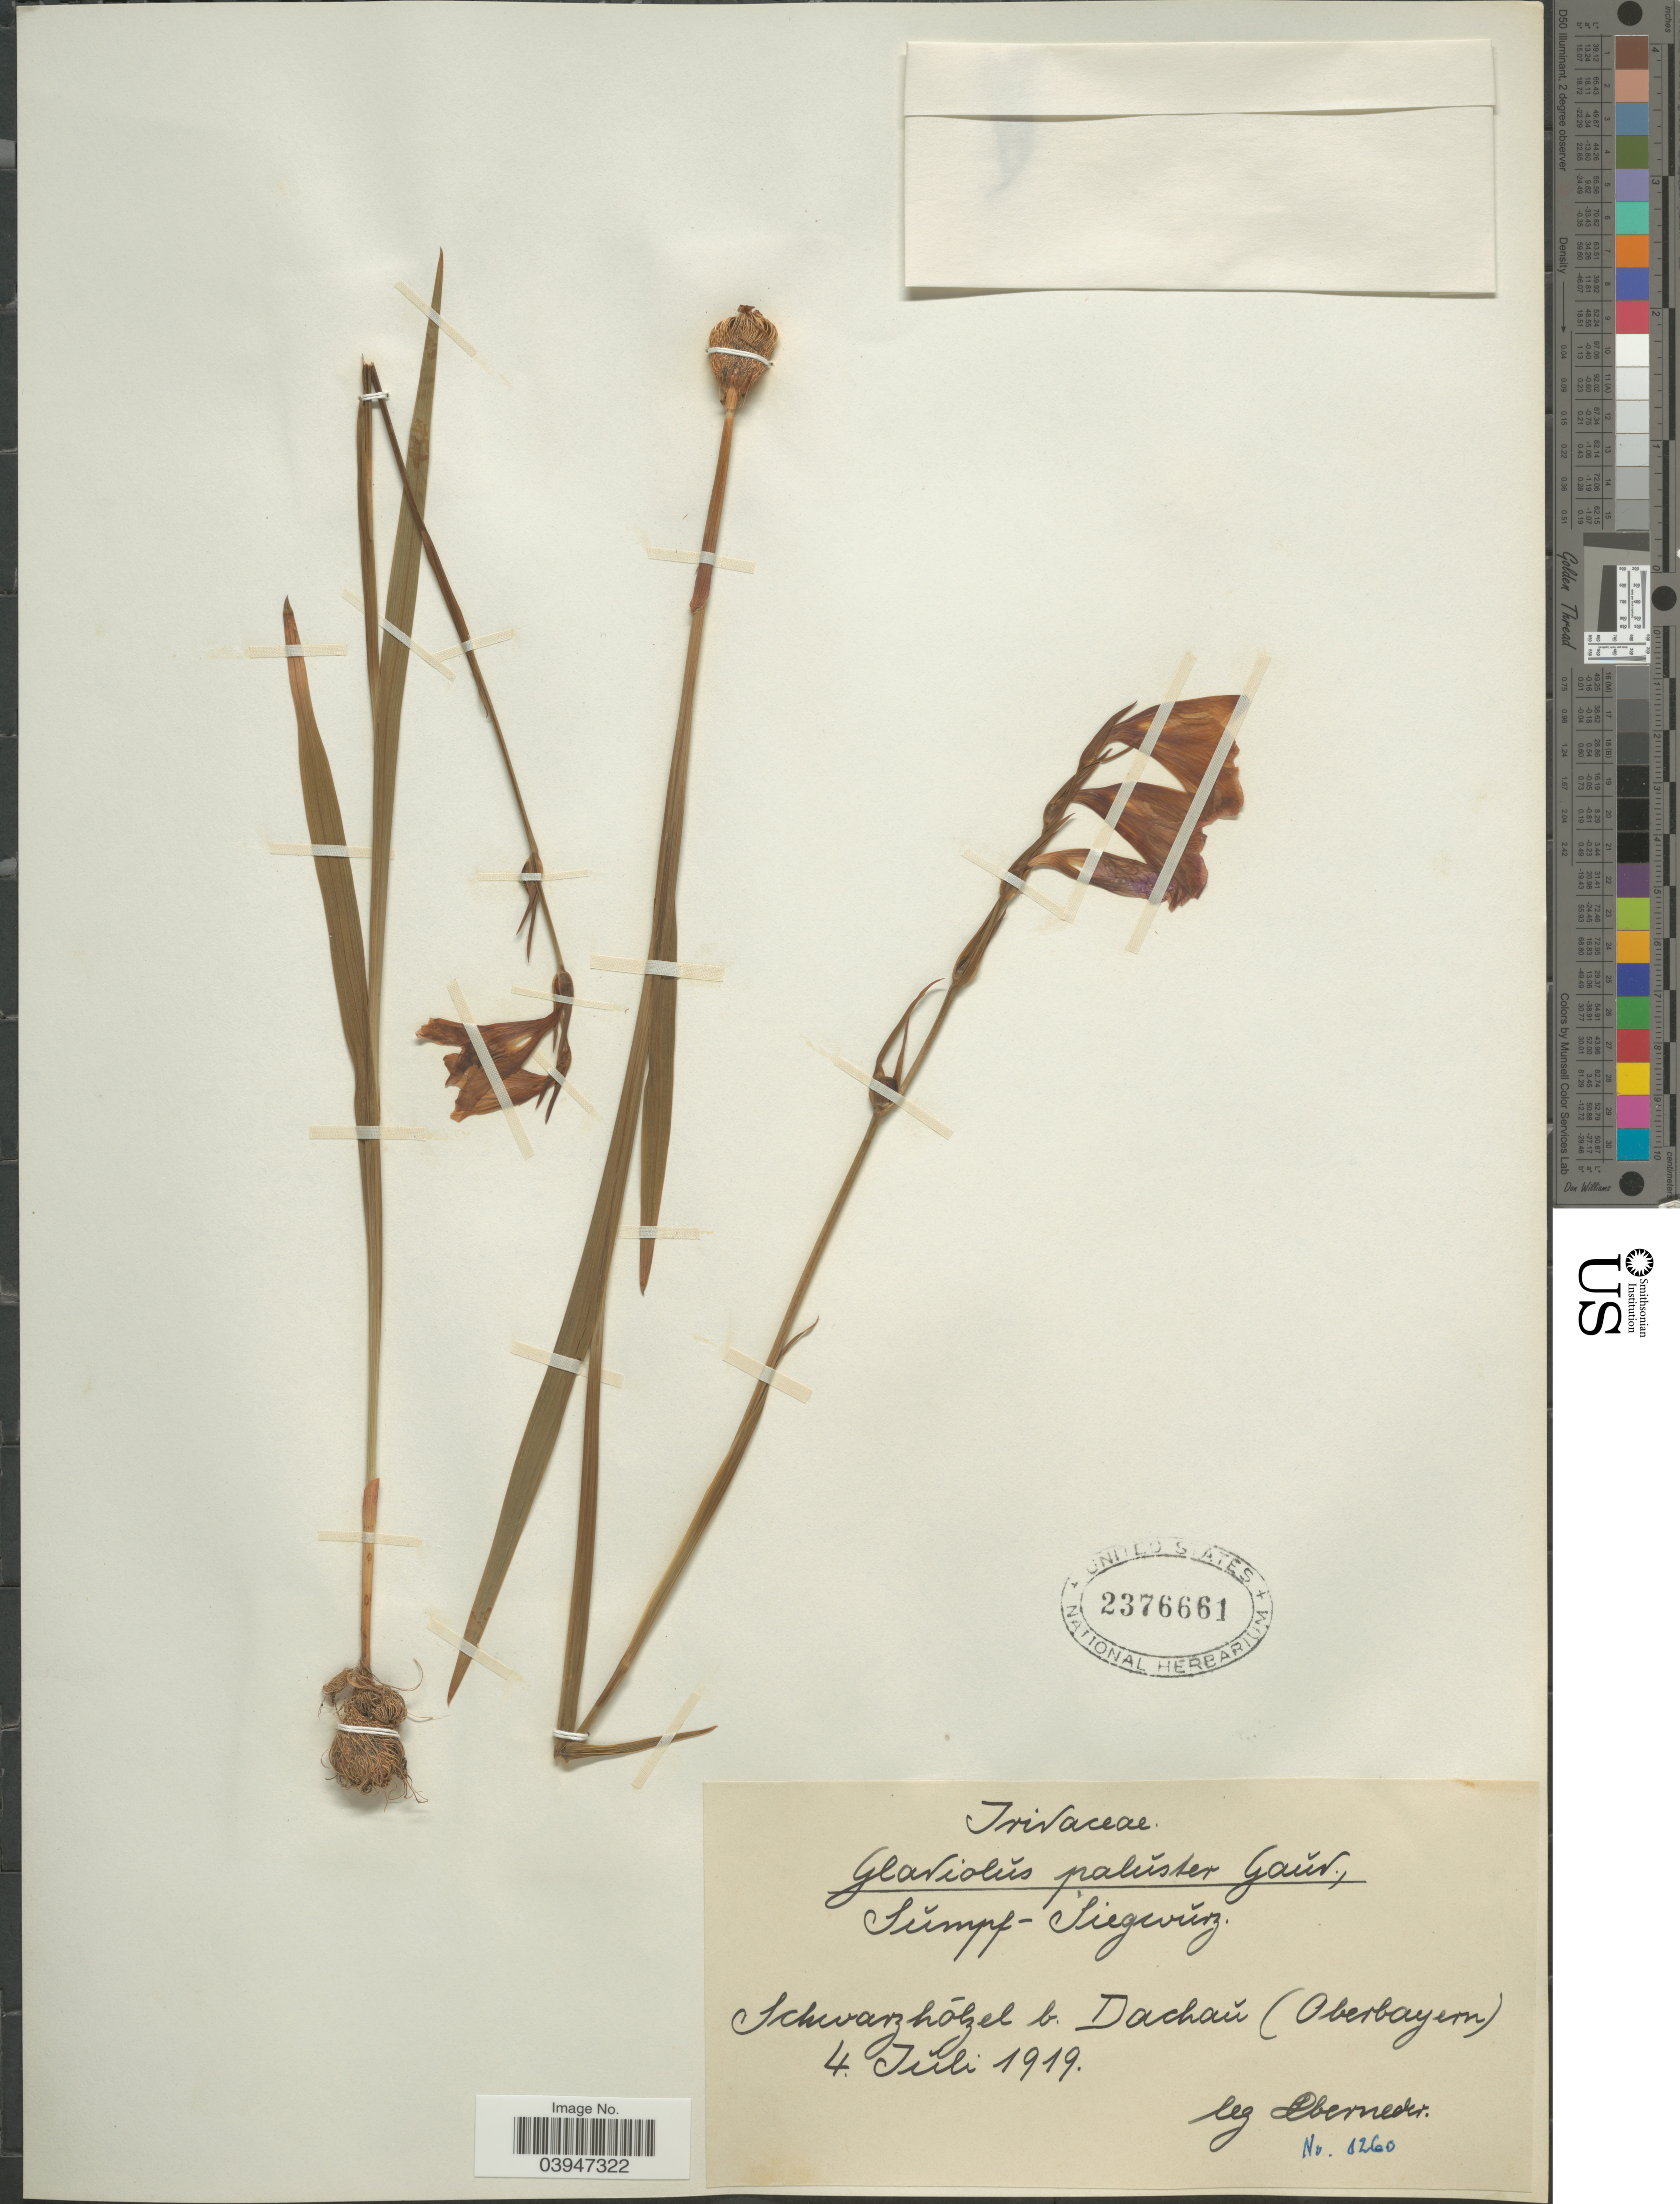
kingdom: Plantae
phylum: Tracheophyta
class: Liliopsida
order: Asparagales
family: Iridaceae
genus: Gladiolus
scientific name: Gladiolus palustris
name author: Gaudin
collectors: -. Oberneder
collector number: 8260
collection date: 1919-07-04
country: Germany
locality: Schwarzhólzel b.Dachaŭ (Oberbayern).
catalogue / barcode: US 2376661